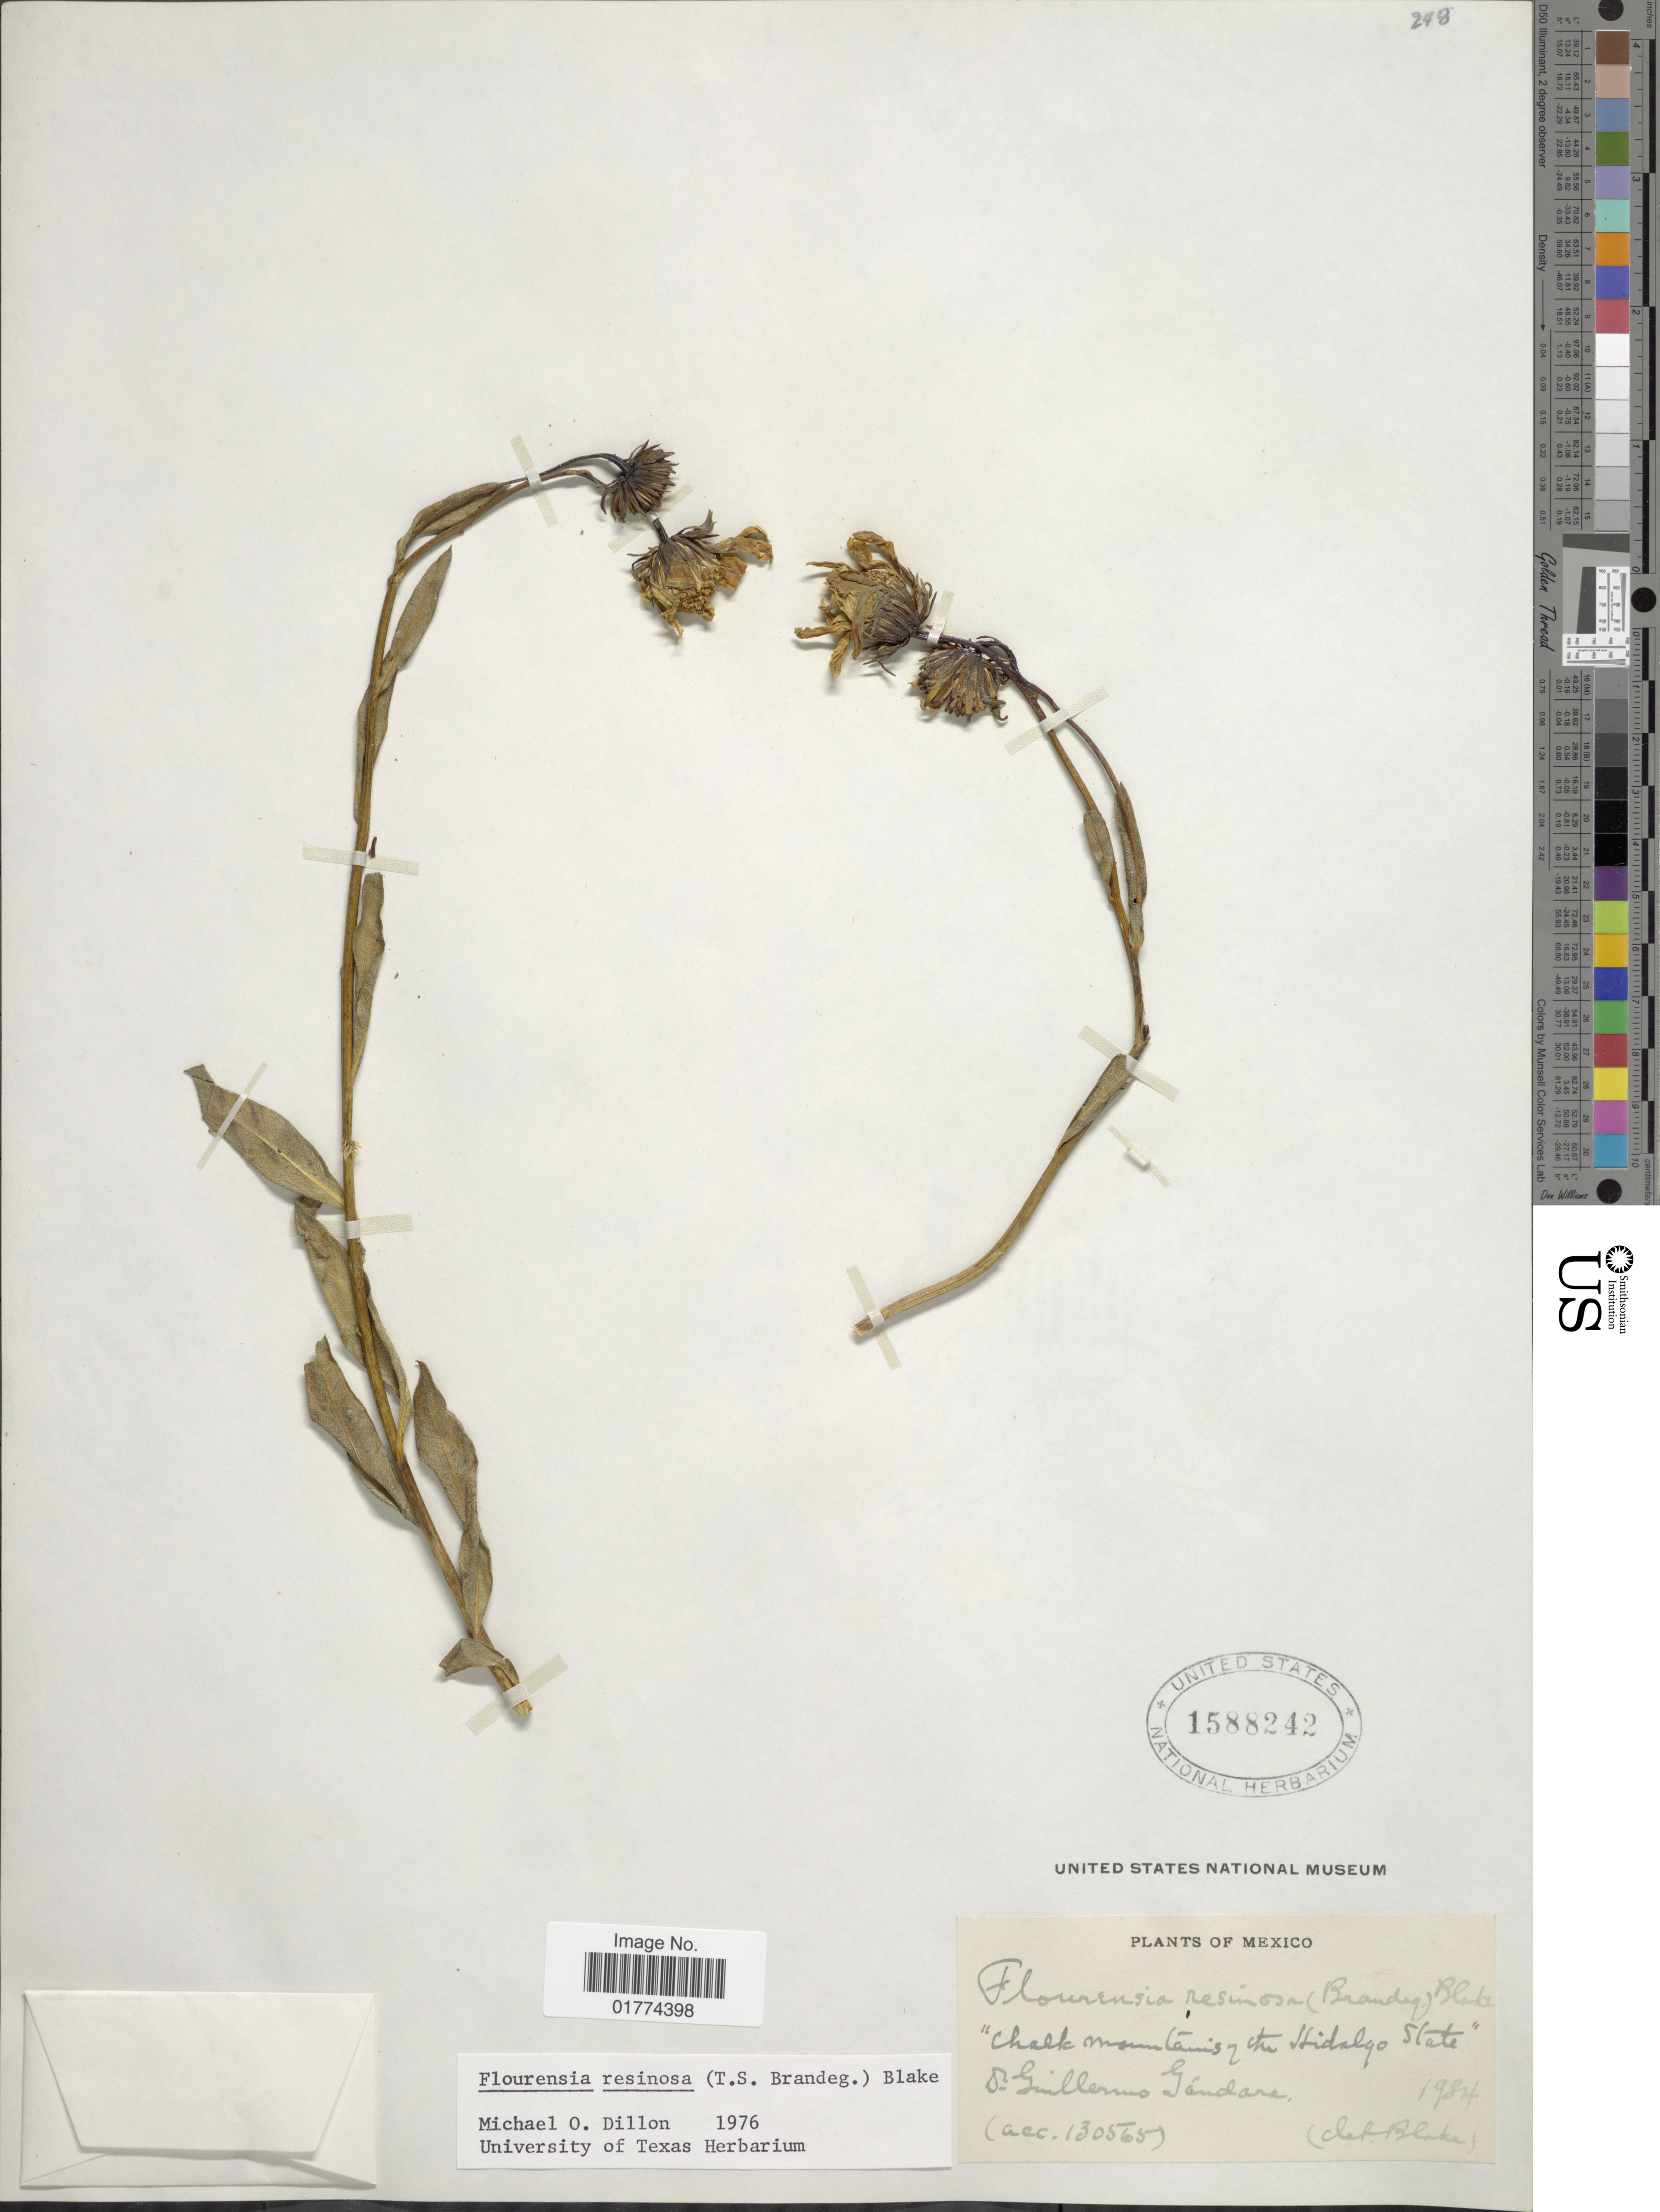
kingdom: Plantae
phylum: Tracheophyta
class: Magnoliopsida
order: Asterales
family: Asteraceae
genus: Flourensia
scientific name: Flourensia resinosa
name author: (Brandegee) S.F. Blake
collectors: G. Gandara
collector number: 130565?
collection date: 1984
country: Mexico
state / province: Hidalgo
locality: Chalk mountains of the Hidalgo State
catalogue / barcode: US 1588242